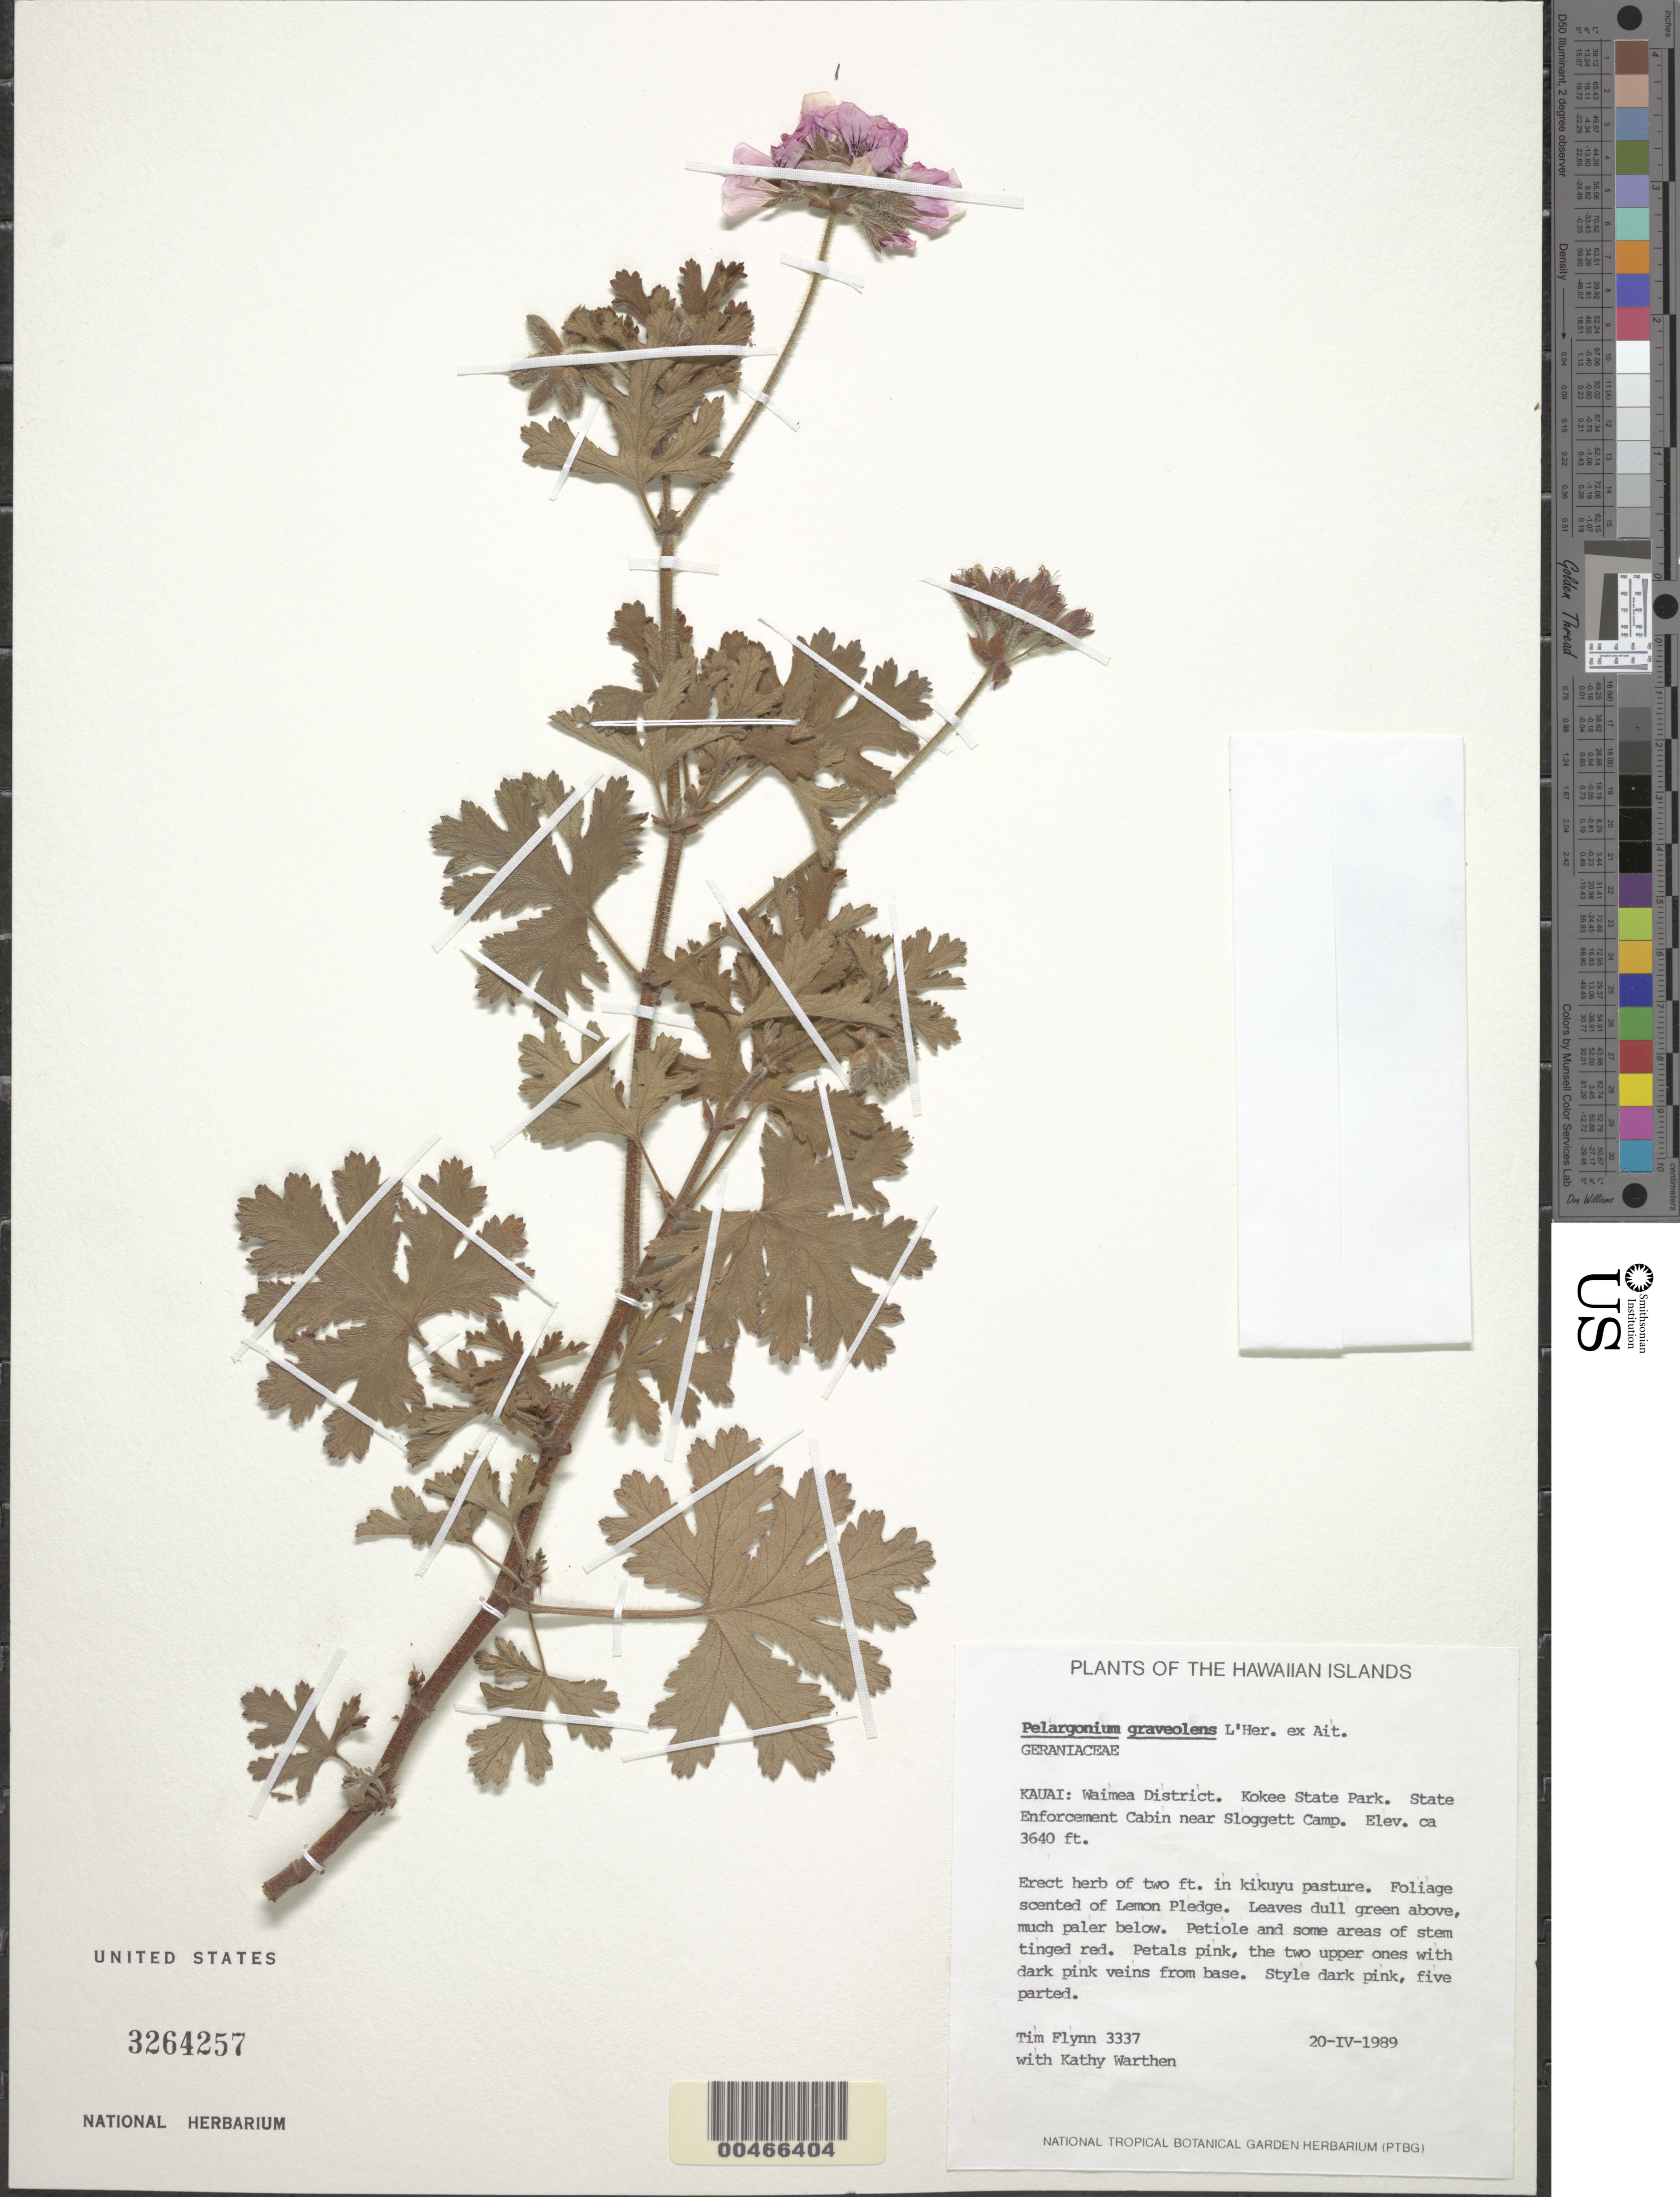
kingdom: Plantae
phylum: Tracheophyta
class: Magnoliopsida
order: Geraniales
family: Geraniaceae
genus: Pelargonium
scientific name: Pelargonium graveolens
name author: L'Hér. ex Aiton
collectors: T. W. Flynn & K. Warthen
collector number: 3337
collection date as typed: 20 Apr 1989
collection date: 1989-04-20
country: United States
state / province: Hawaii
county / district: Kauai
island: Kaua'i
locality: Waimea District. Kokee State Park. State Enforcement Cabin near Sloggett Camp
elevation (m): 1109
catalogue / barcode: US 3264257